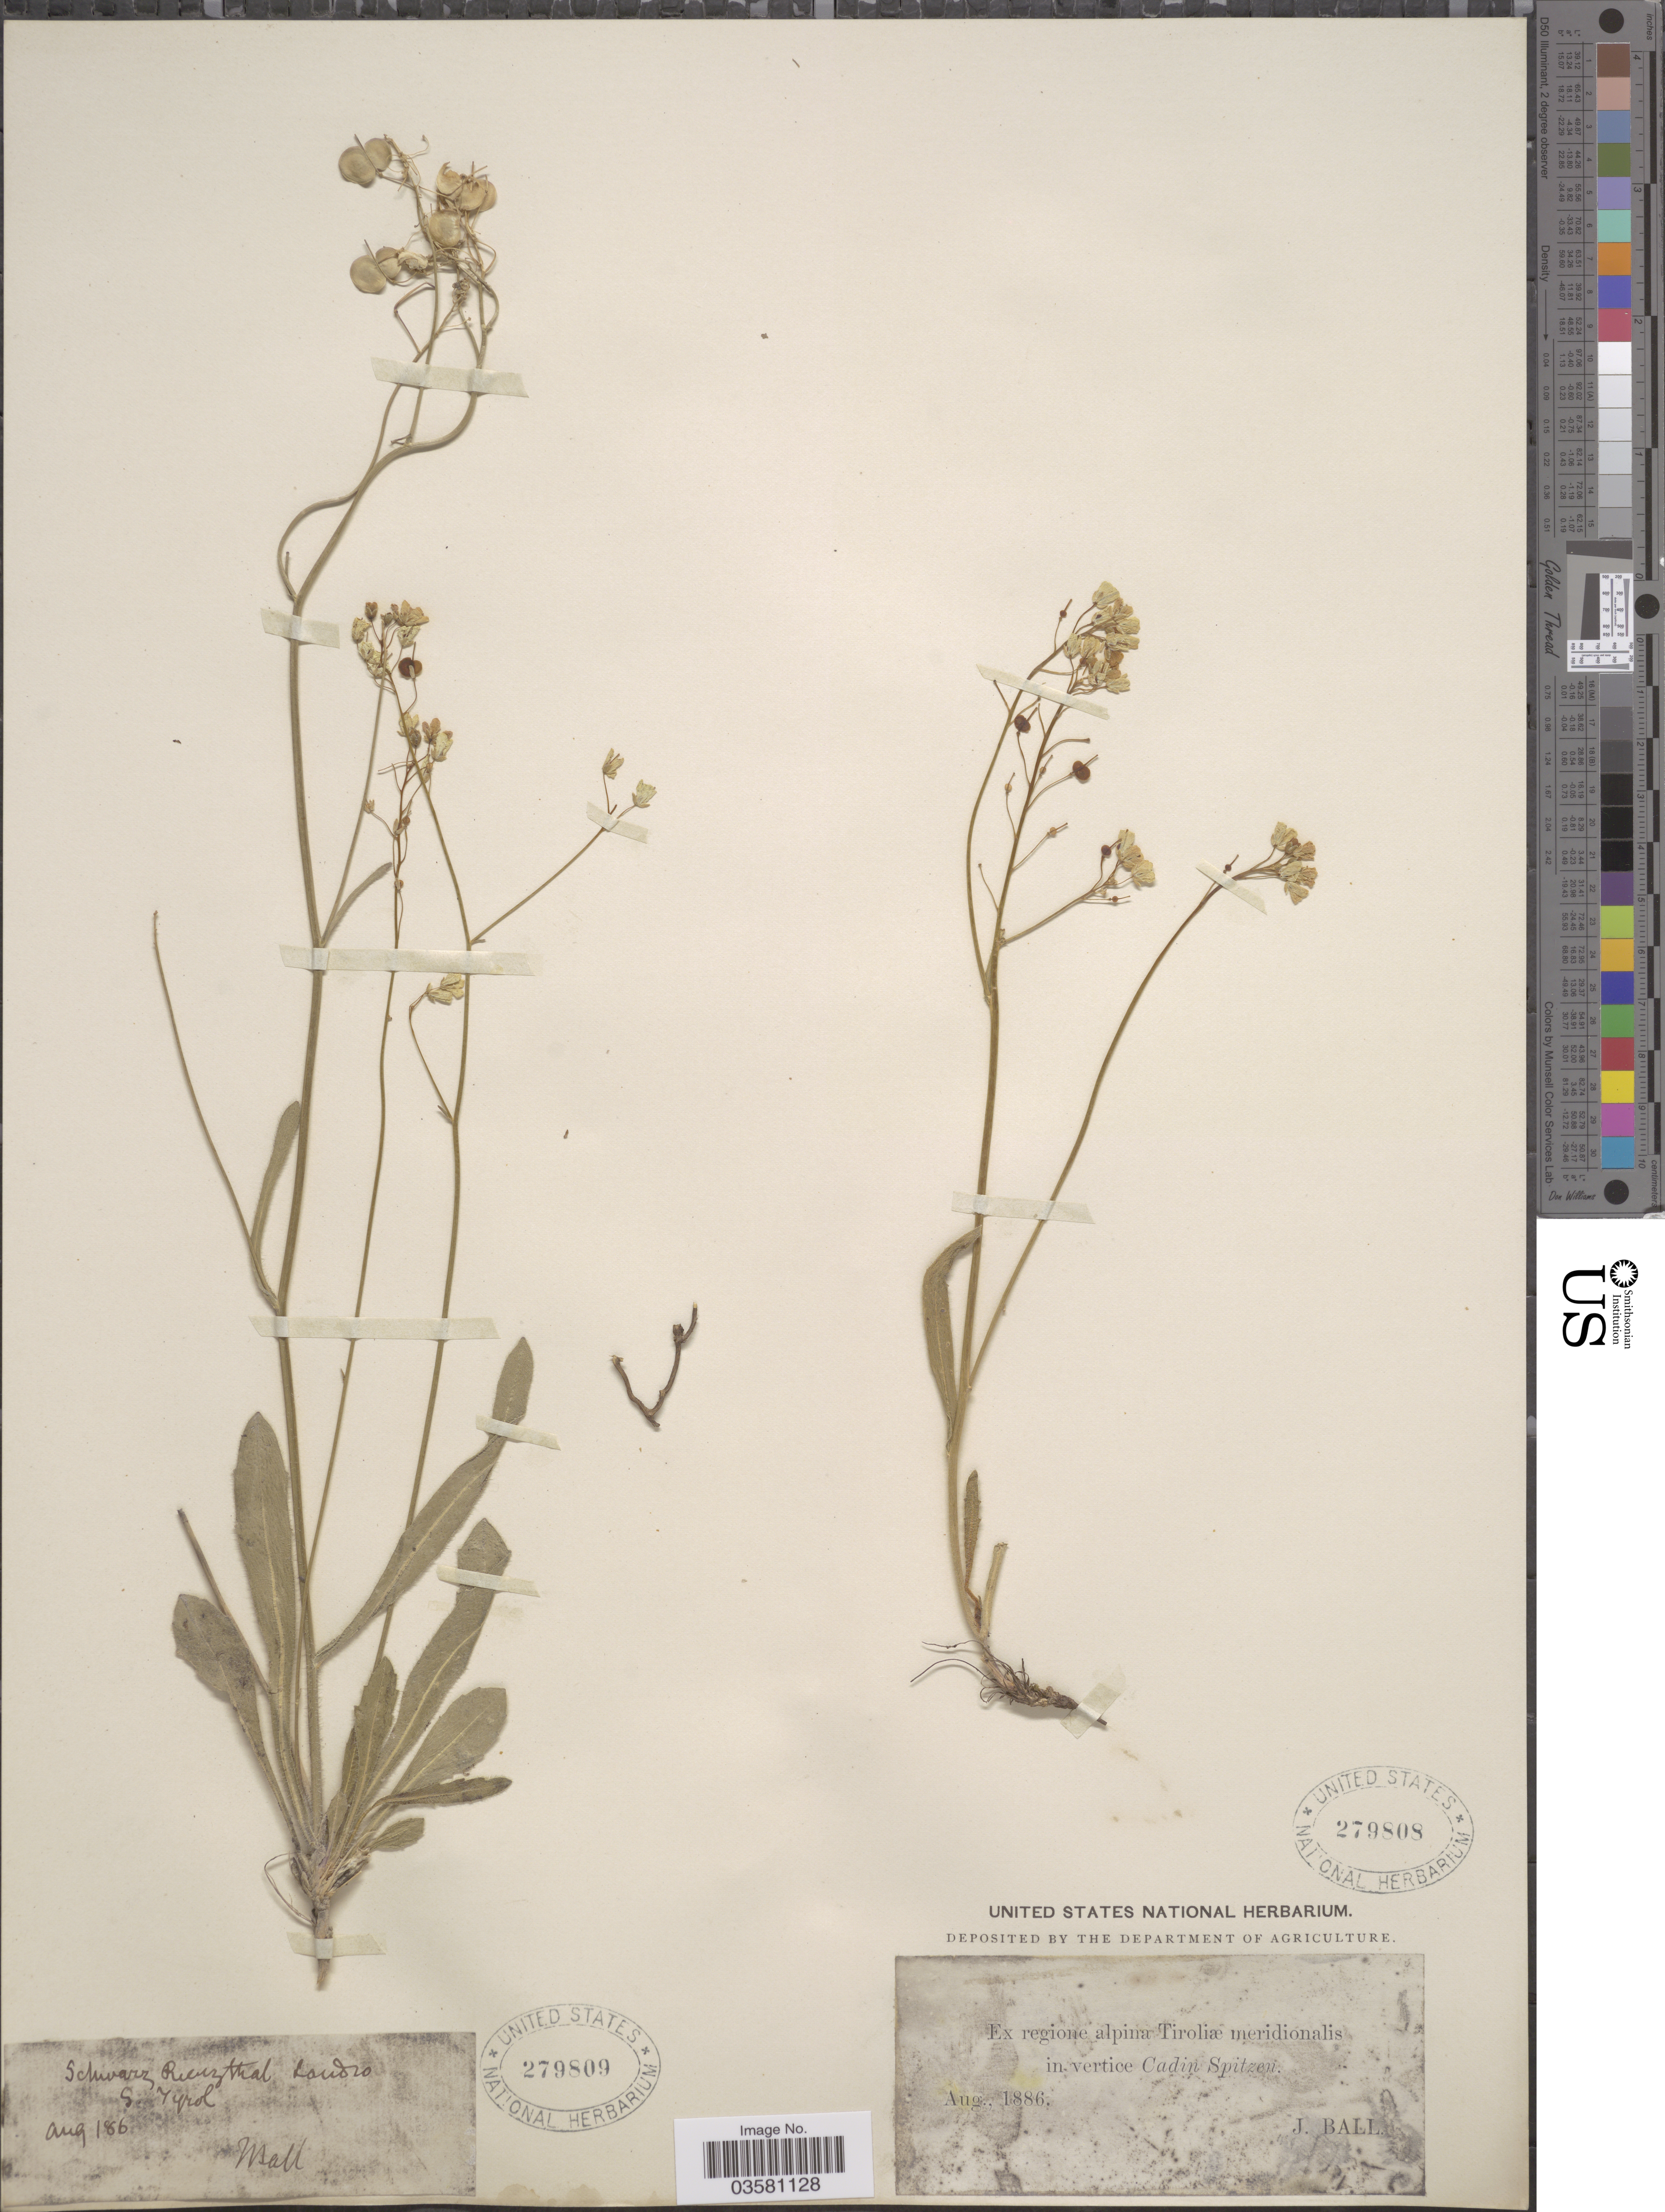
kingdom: Plantae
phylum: Tracheophyta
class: Magnoliopsida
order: Brassicales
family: Brassicaceae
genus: Biscutella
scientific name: Biscutella sp.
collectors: J. Ball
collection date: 1886-08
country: Italy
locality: Ex regione alpina Tiroliæ meridionalis in vertice Cadin Spitzen.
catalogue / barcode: US 279808-2